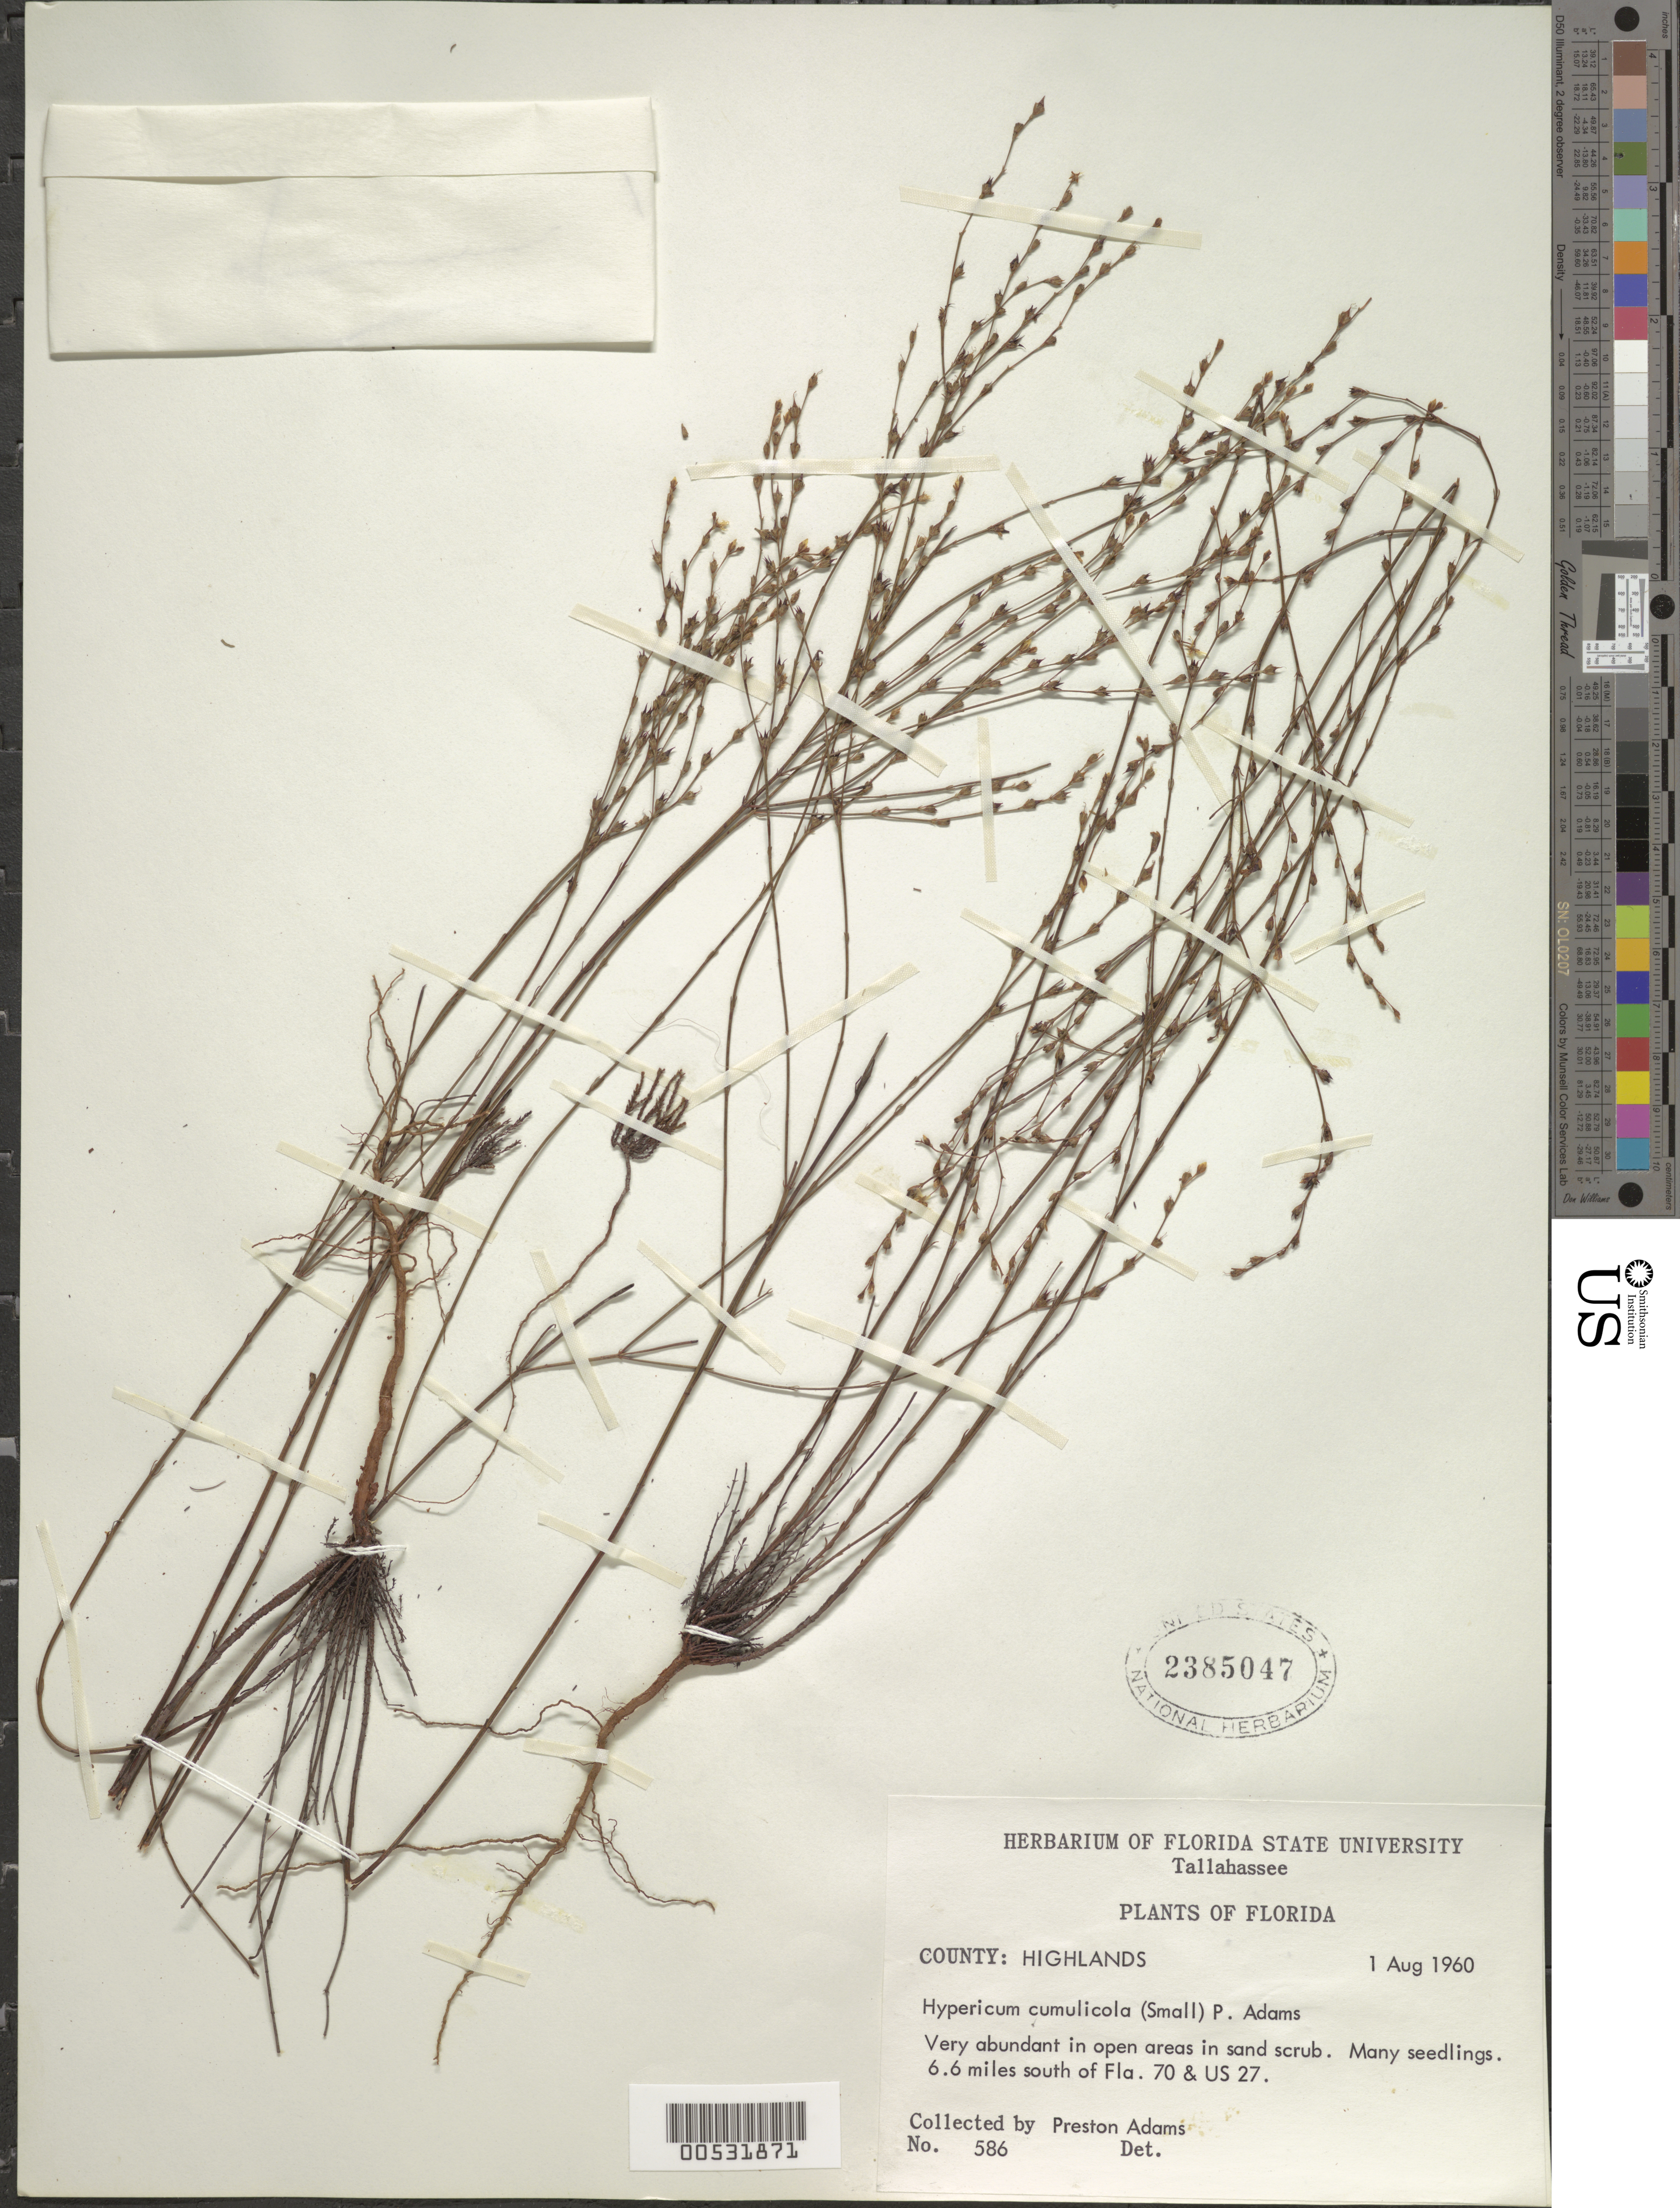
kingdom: Plantae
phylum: Tracheophyta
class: Magnoliopsida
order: Malpighiales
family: Hypericaceae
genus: Hypericum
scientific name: Hypericum cumulicola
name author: Small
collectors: W. P. Adams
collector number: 586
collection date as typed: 01 Aug 1960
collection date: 1960-08-01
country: United States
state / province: Florida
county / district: Highlands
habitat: Very abundant in open areas in sand scrub.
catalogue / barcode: US 2385047